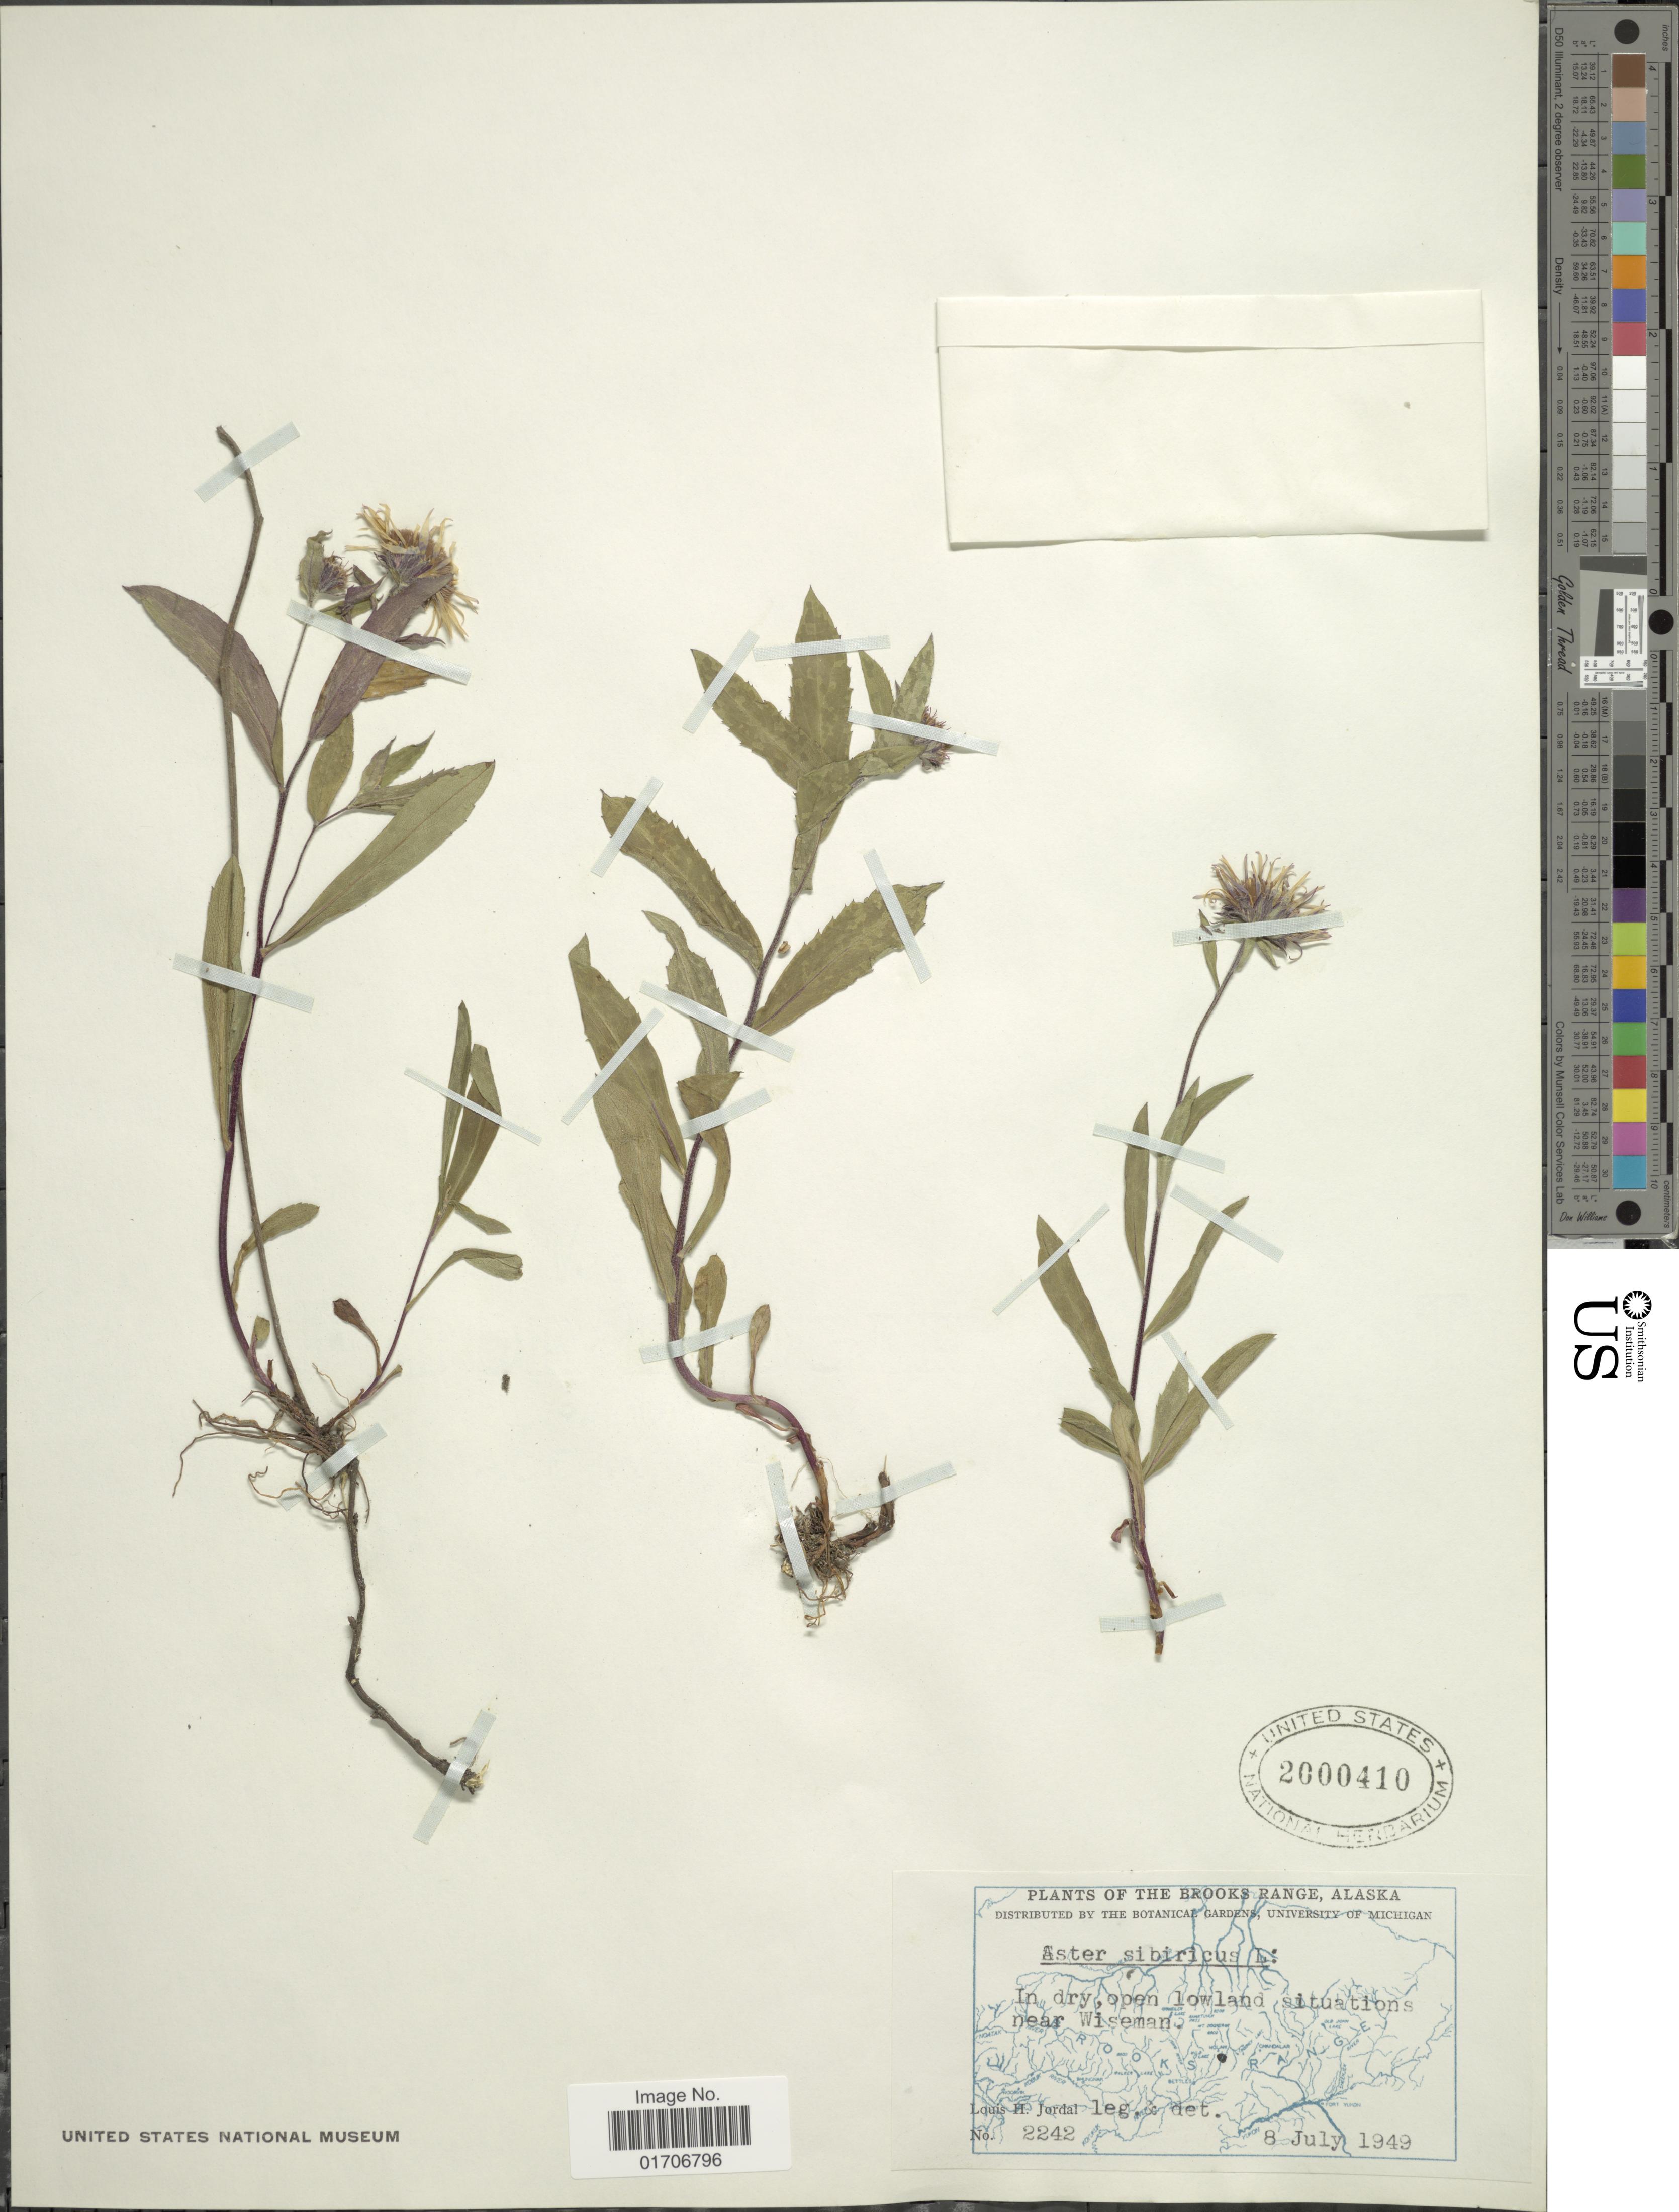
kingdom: Plantae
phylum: Tracheophyta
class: Magnoliopsida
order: Asterales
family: Asteraceae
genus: Eurybia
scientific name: Eurybia sibirica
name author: (L.) G.L. Nesom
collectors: L. Jordal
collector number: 2242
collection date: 1949-07-08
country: United States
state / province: Alaska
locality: Brooks Range, Alaska. In dry, open lowland situations near Wiseman.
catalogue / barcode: US 2000410